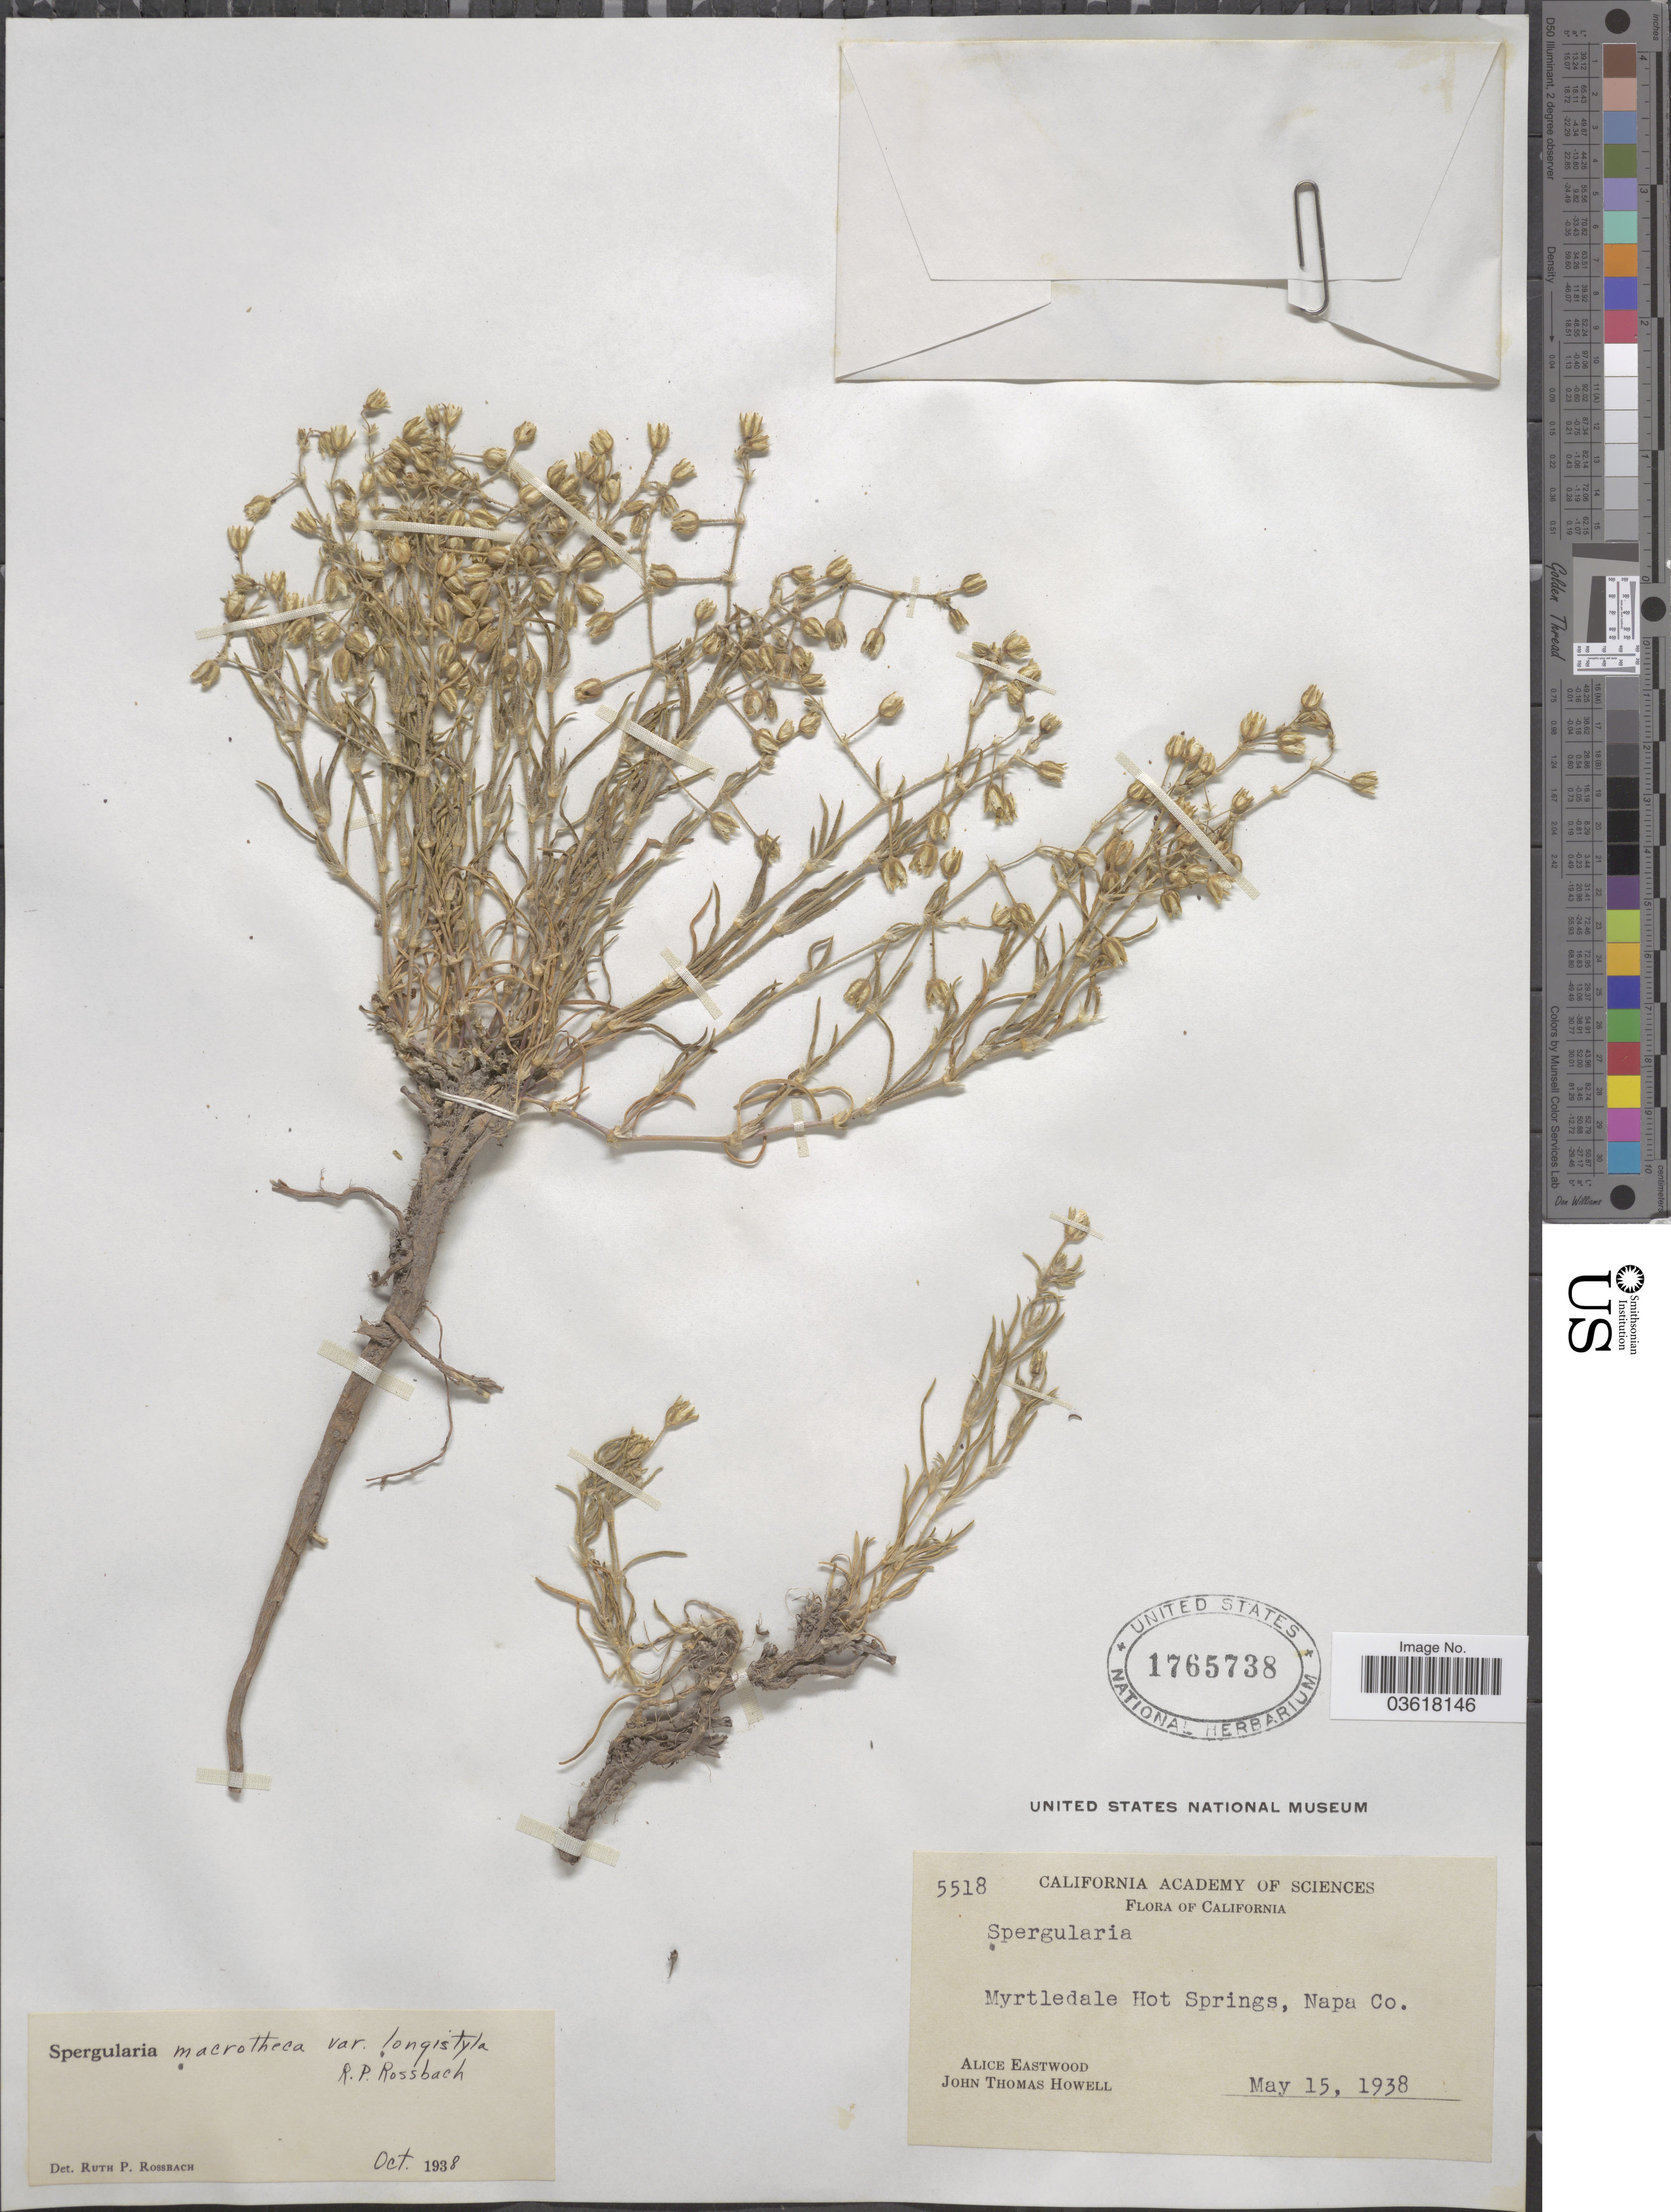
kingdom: Plantae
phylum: Tracheophyta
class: Magnoliopsida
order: Caryophyllales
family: Caryophyllaceae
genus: Spergularia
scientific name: Spergularia macrotheca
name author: (Hornem.) Heynh.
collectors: A. Eastwood & J. T. Howell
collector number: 5518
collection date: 1938-05-15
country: United States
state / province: California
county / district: Napa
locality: Myrtledale Hot Springs, Napa Co.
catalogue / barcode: US 1765738